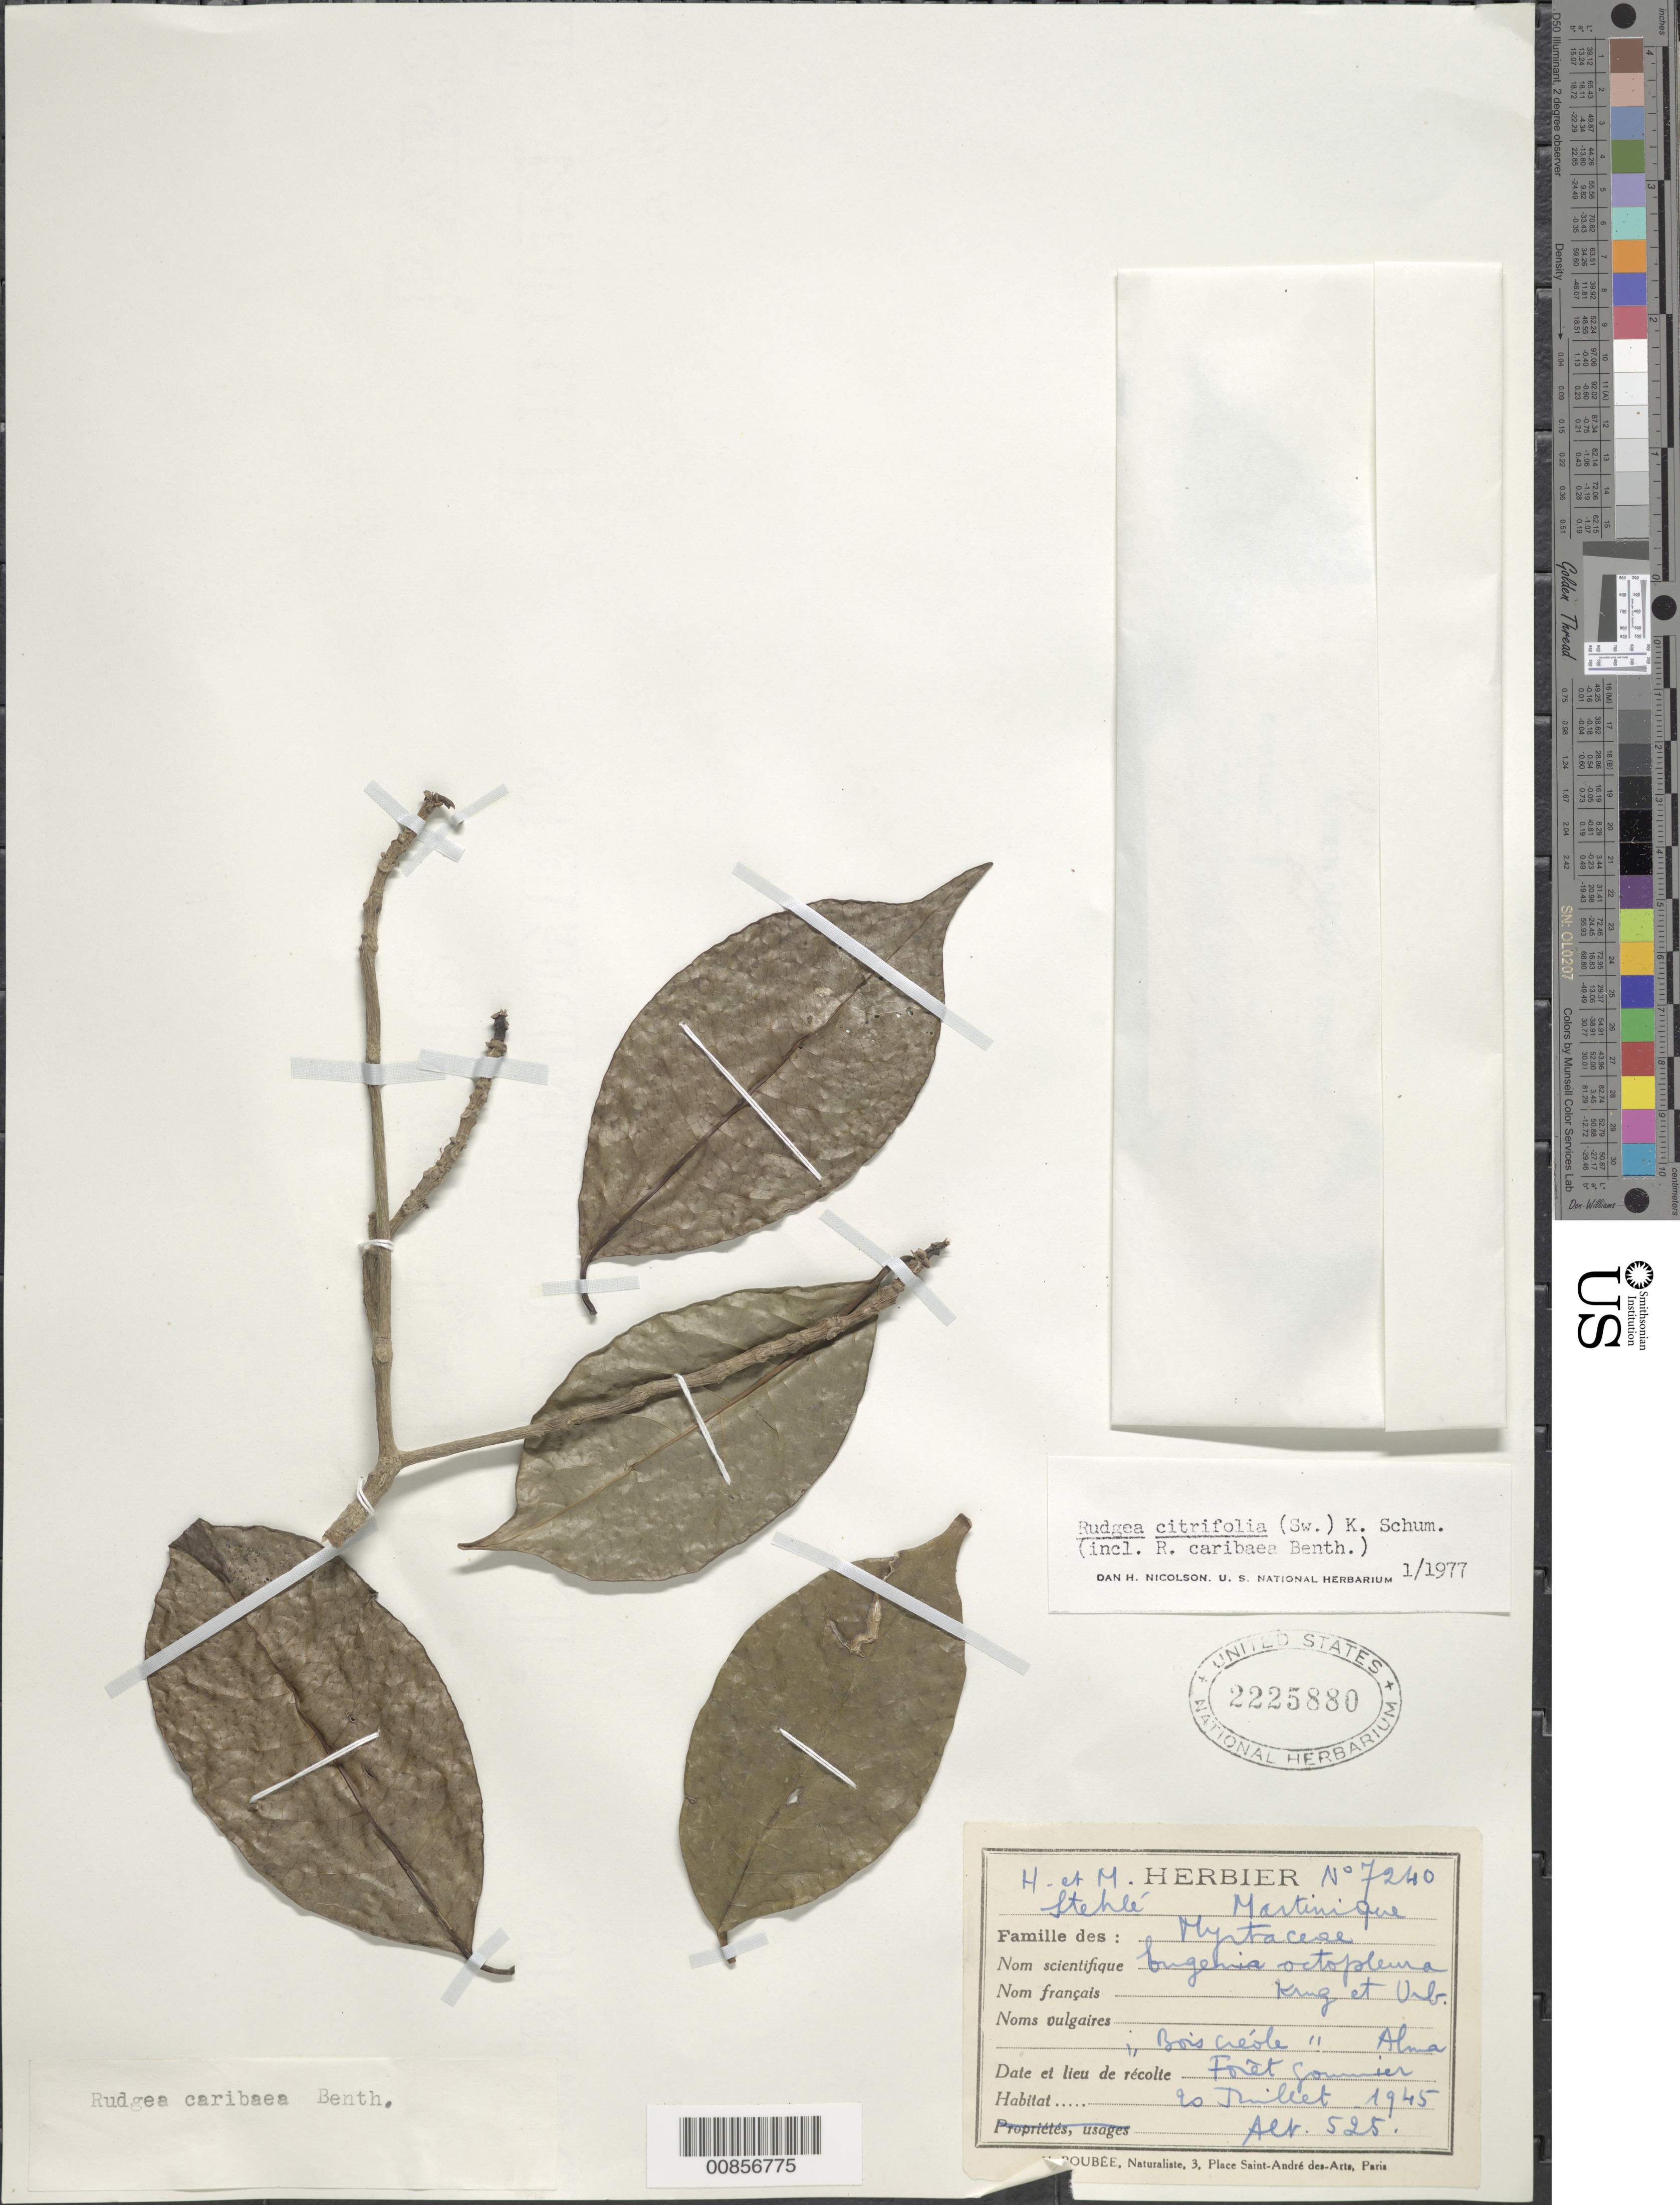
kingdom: Plantae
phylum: Tracheophyta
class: Magnoliopsida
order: Gentianales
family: Rubiaceae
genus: Rudgea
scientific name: Rudgea citrifolia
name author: (Sw.) K. Schum.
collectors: H. Stehlé & M. Stehlé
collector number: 7240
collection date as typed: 20 Jul 1945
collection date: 1945-07-20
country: Martinique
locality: Alma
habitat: Forêt goumier (sp.?)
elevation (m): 525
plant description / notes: Common name: Bois créole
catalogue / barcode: US 2225880